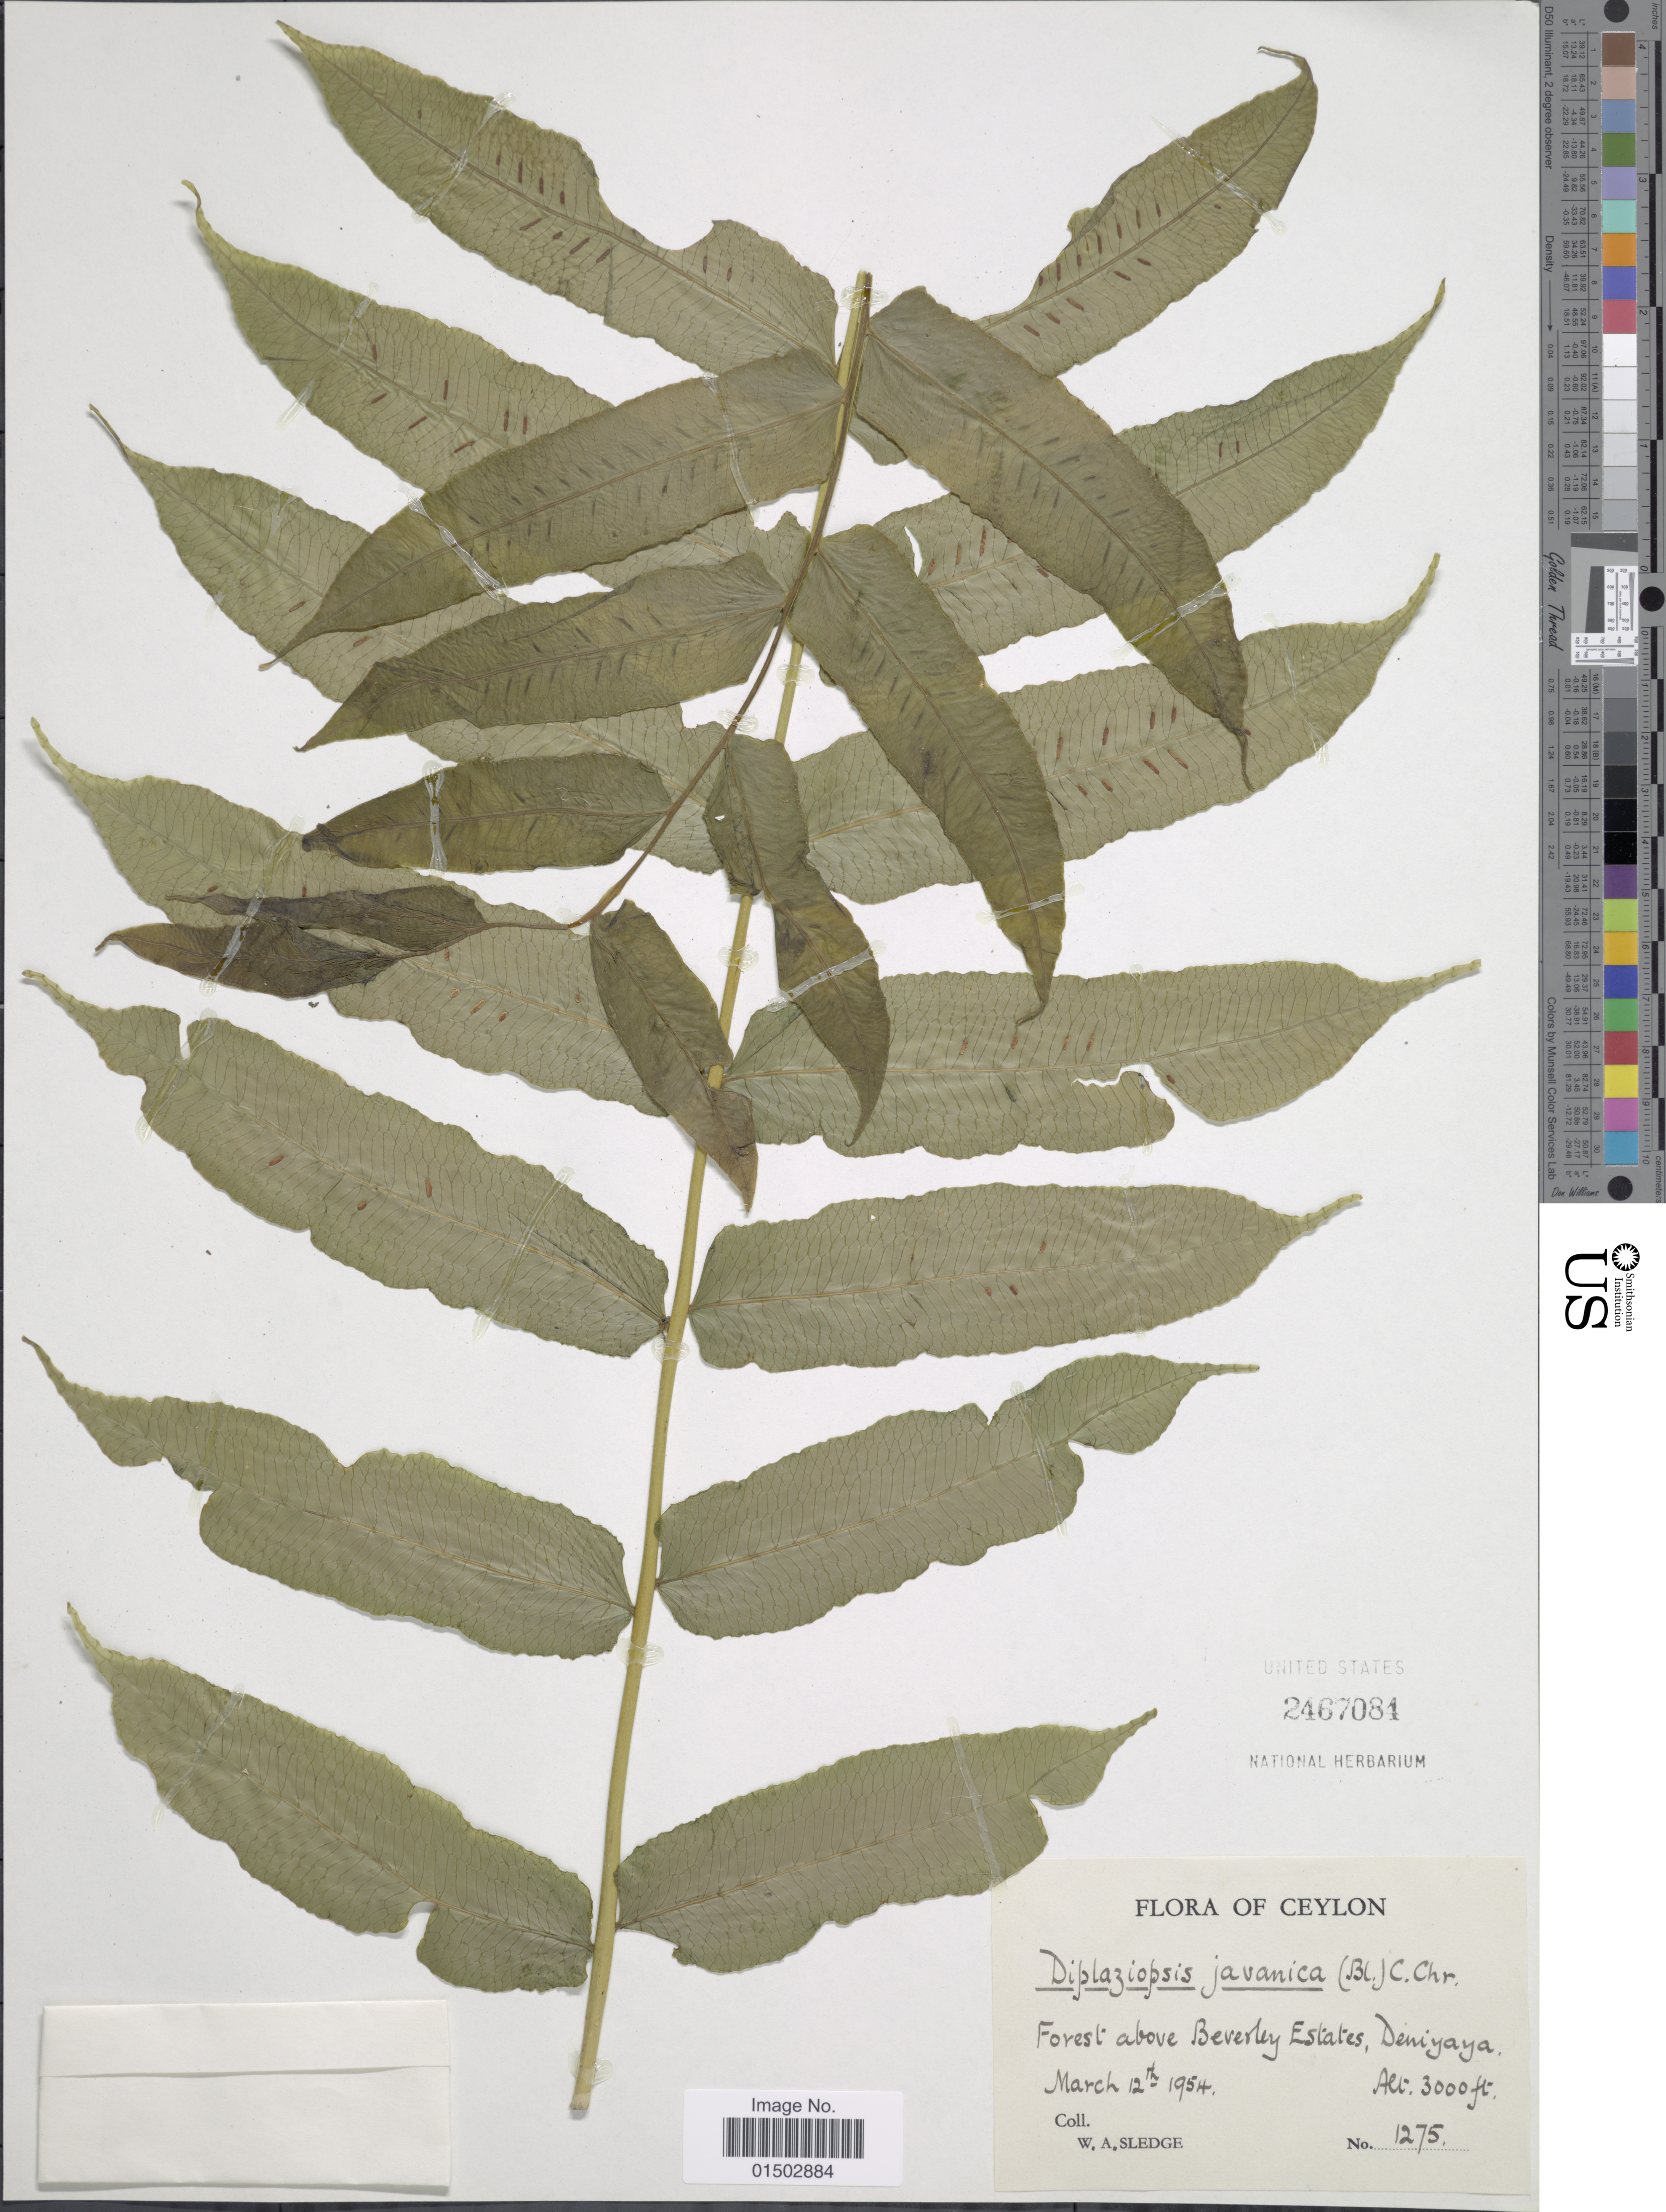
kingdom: Plantae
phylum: Tracheophyta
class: Polypodiopsida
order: Polypodiales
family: Diplaziopsidaceae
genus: Diplaziopsis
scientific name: Diplaziopsis javanica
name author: (Blume) C. Chr.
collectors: W. A. Sledge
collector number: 1275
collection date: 1954-03-12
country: Sri Lanka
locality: Ceylon. Forest above Bevesley [interpreted] Estates, Deniyaya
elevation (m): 914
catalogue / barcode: US 2467084